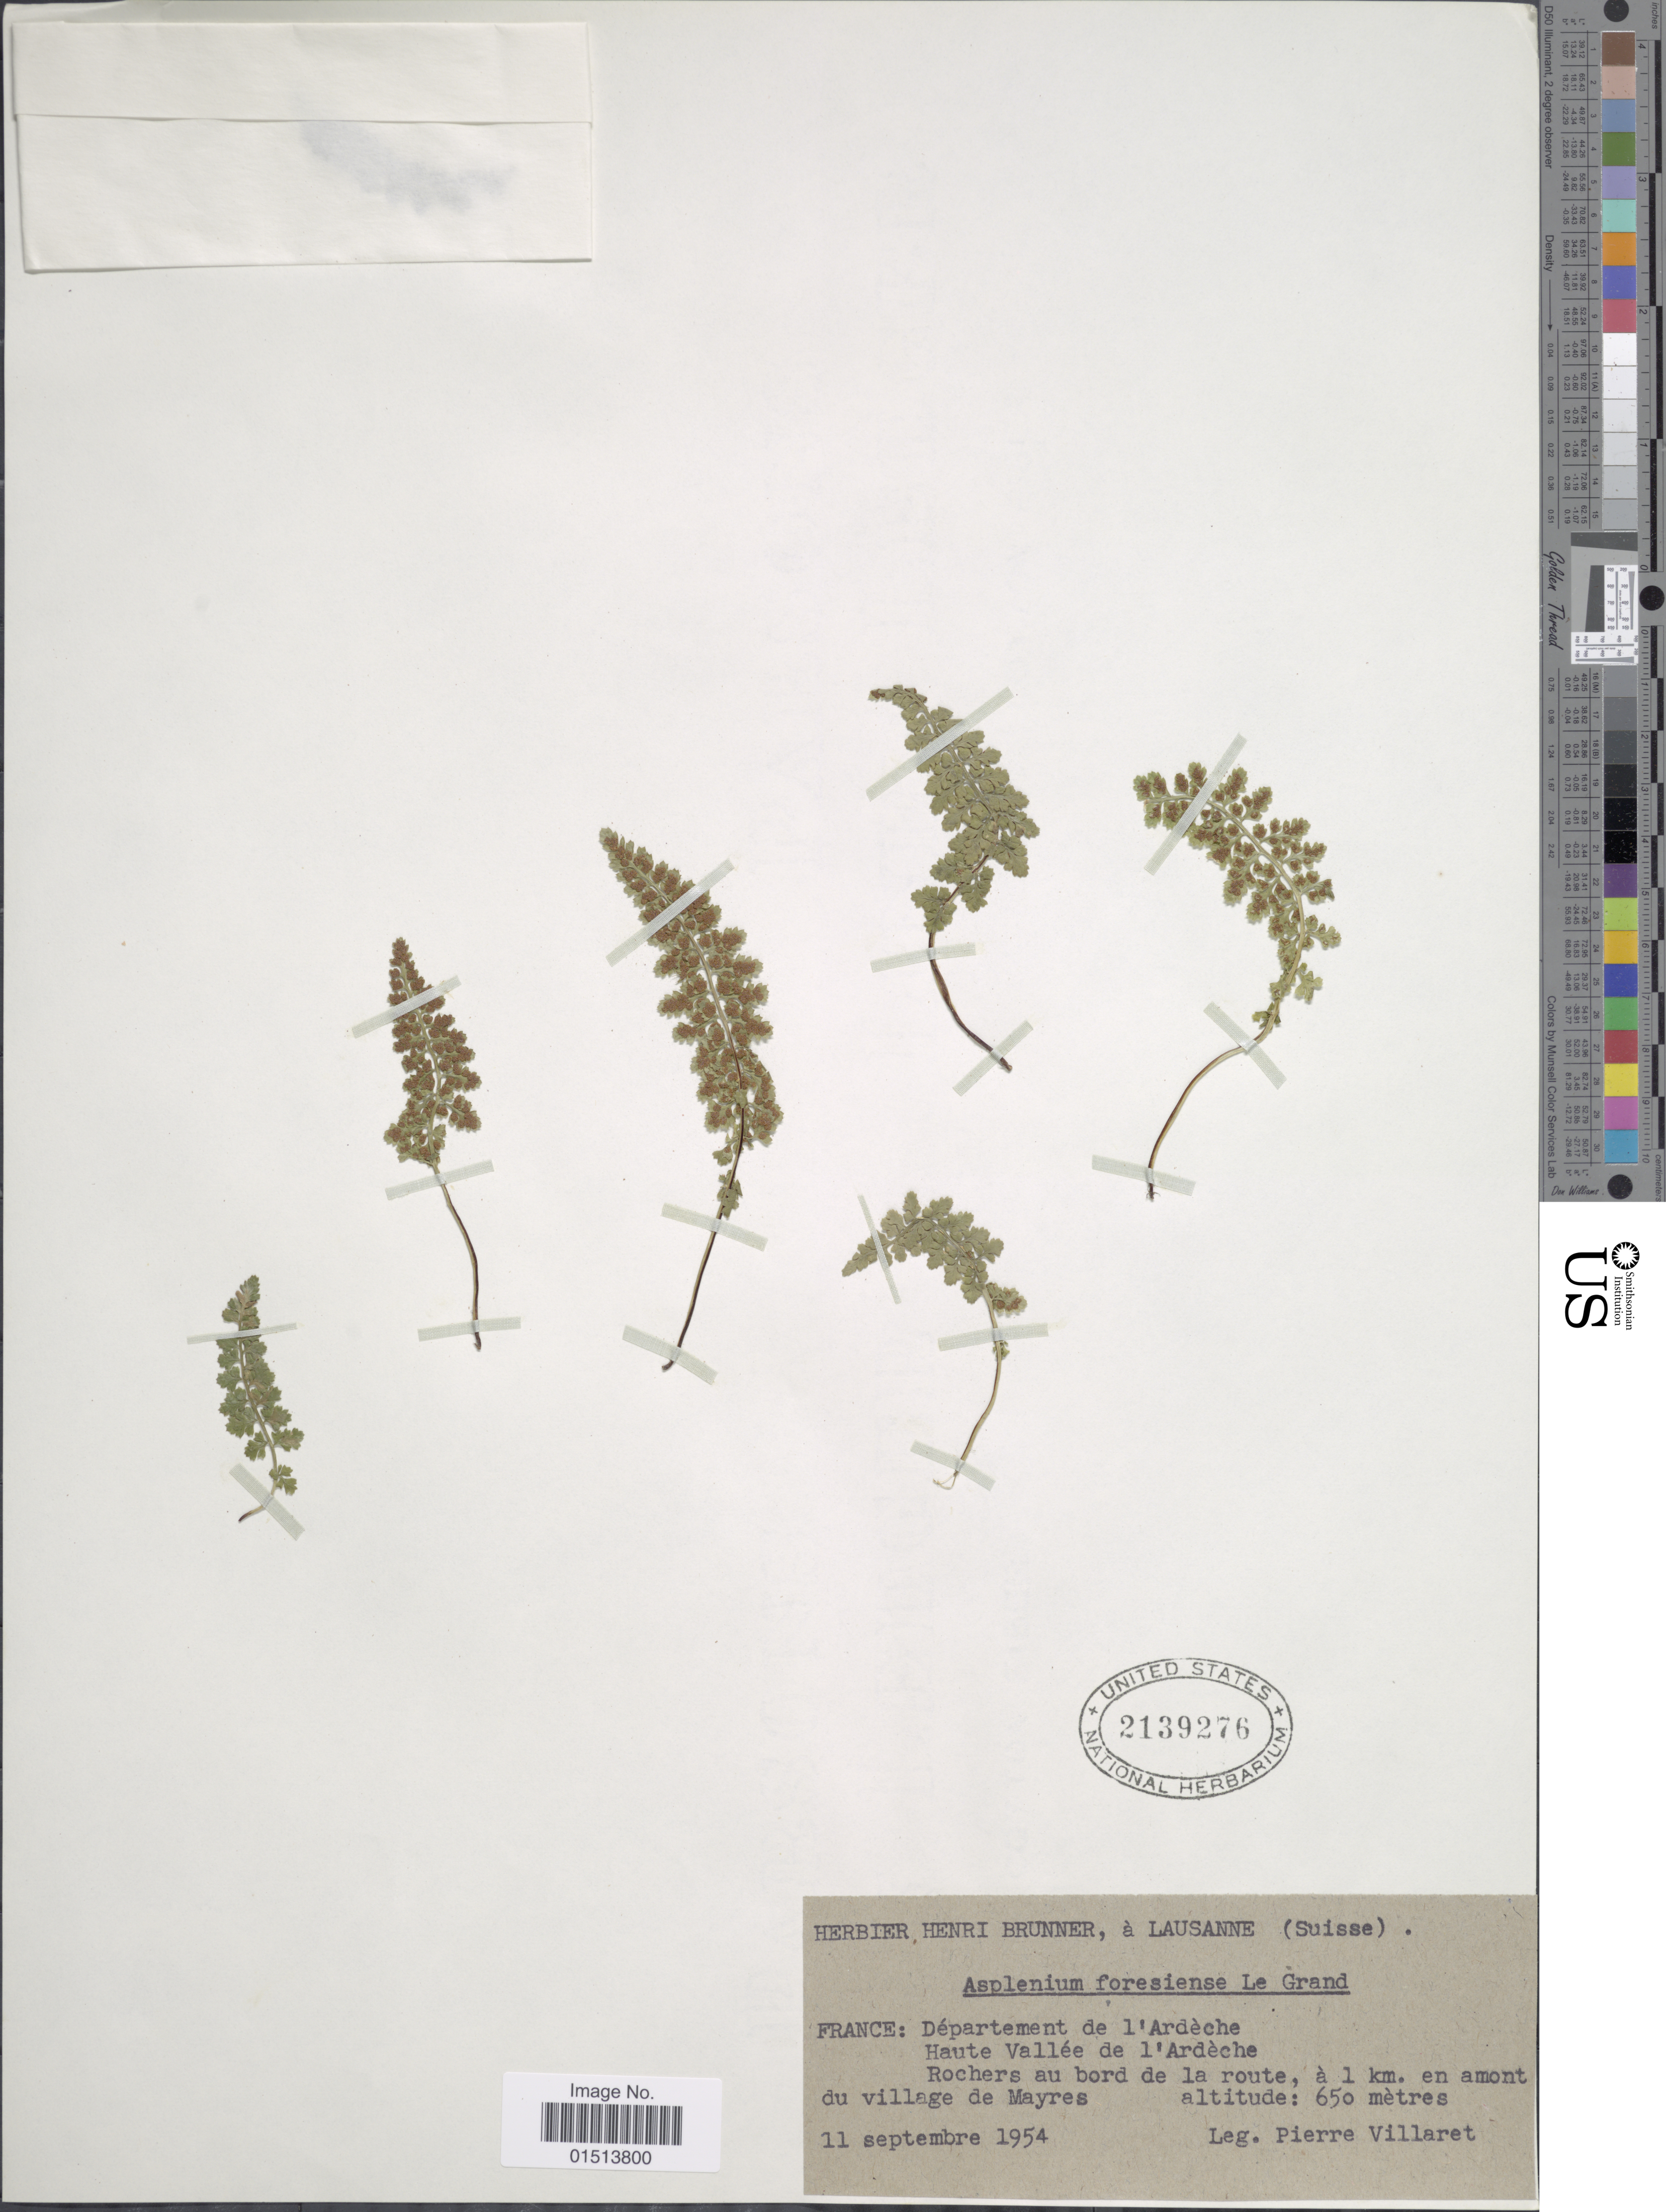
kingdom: Plantae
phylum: Tracheophyta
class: Polypodiopsida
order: Polypodiales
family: Aspleniaceae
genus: Asplenium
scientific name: Asplenium foreziense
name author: Magnier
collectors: P. Villaret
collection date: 1954-09-11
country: France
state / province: Auvergne-Rhône-Alpes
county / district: Ardèche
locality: Departement de l'Arde'che, haute Vallee de l'Ardeche, rochers au bord de la route, a 1 km. en amont du village de Mayres.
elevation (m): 650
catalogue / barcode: US 2139276